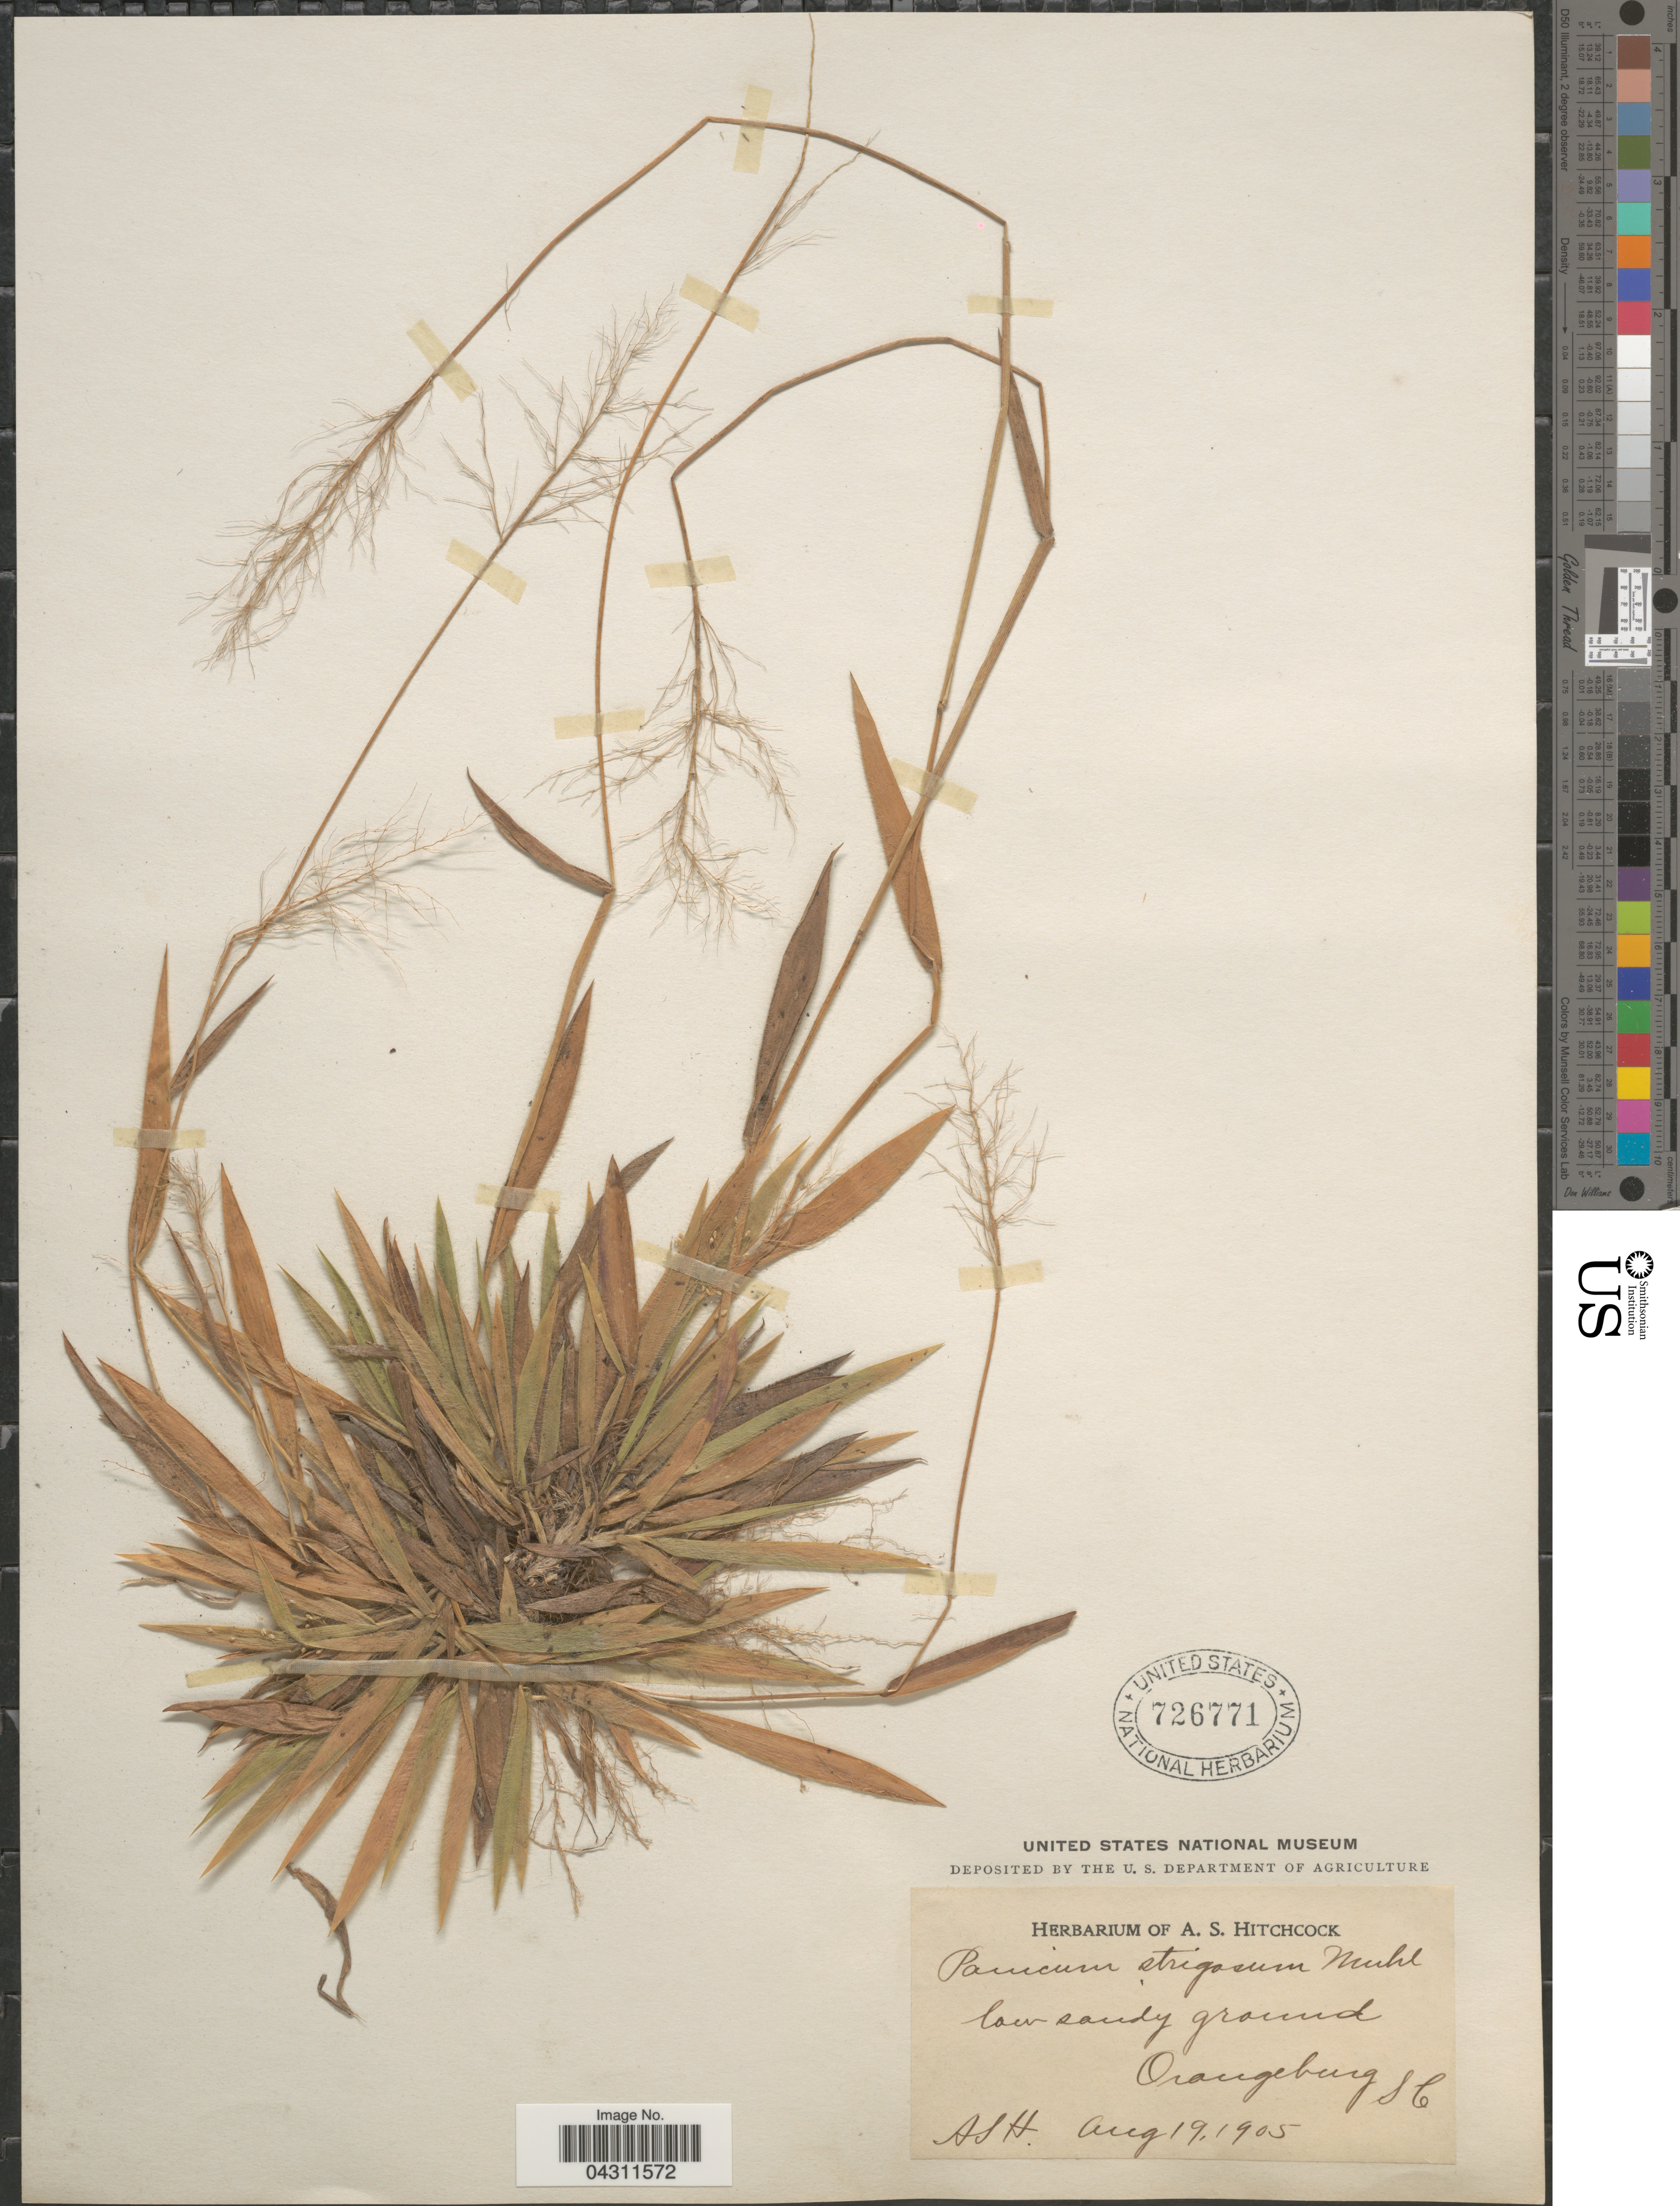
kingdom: Plantae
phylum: Tracheophyta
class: Liliopsida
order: Poales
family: Poaceae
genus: Dichanthelium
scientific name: Dichanthelium strigosum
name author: (Muhl. ex Elliott) Freckmann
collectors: A. S. Hitchcock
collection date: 1905-08-19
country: United States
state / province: South Carolina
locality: Low sandy ground. Orangeburg.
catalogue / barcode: US 726771